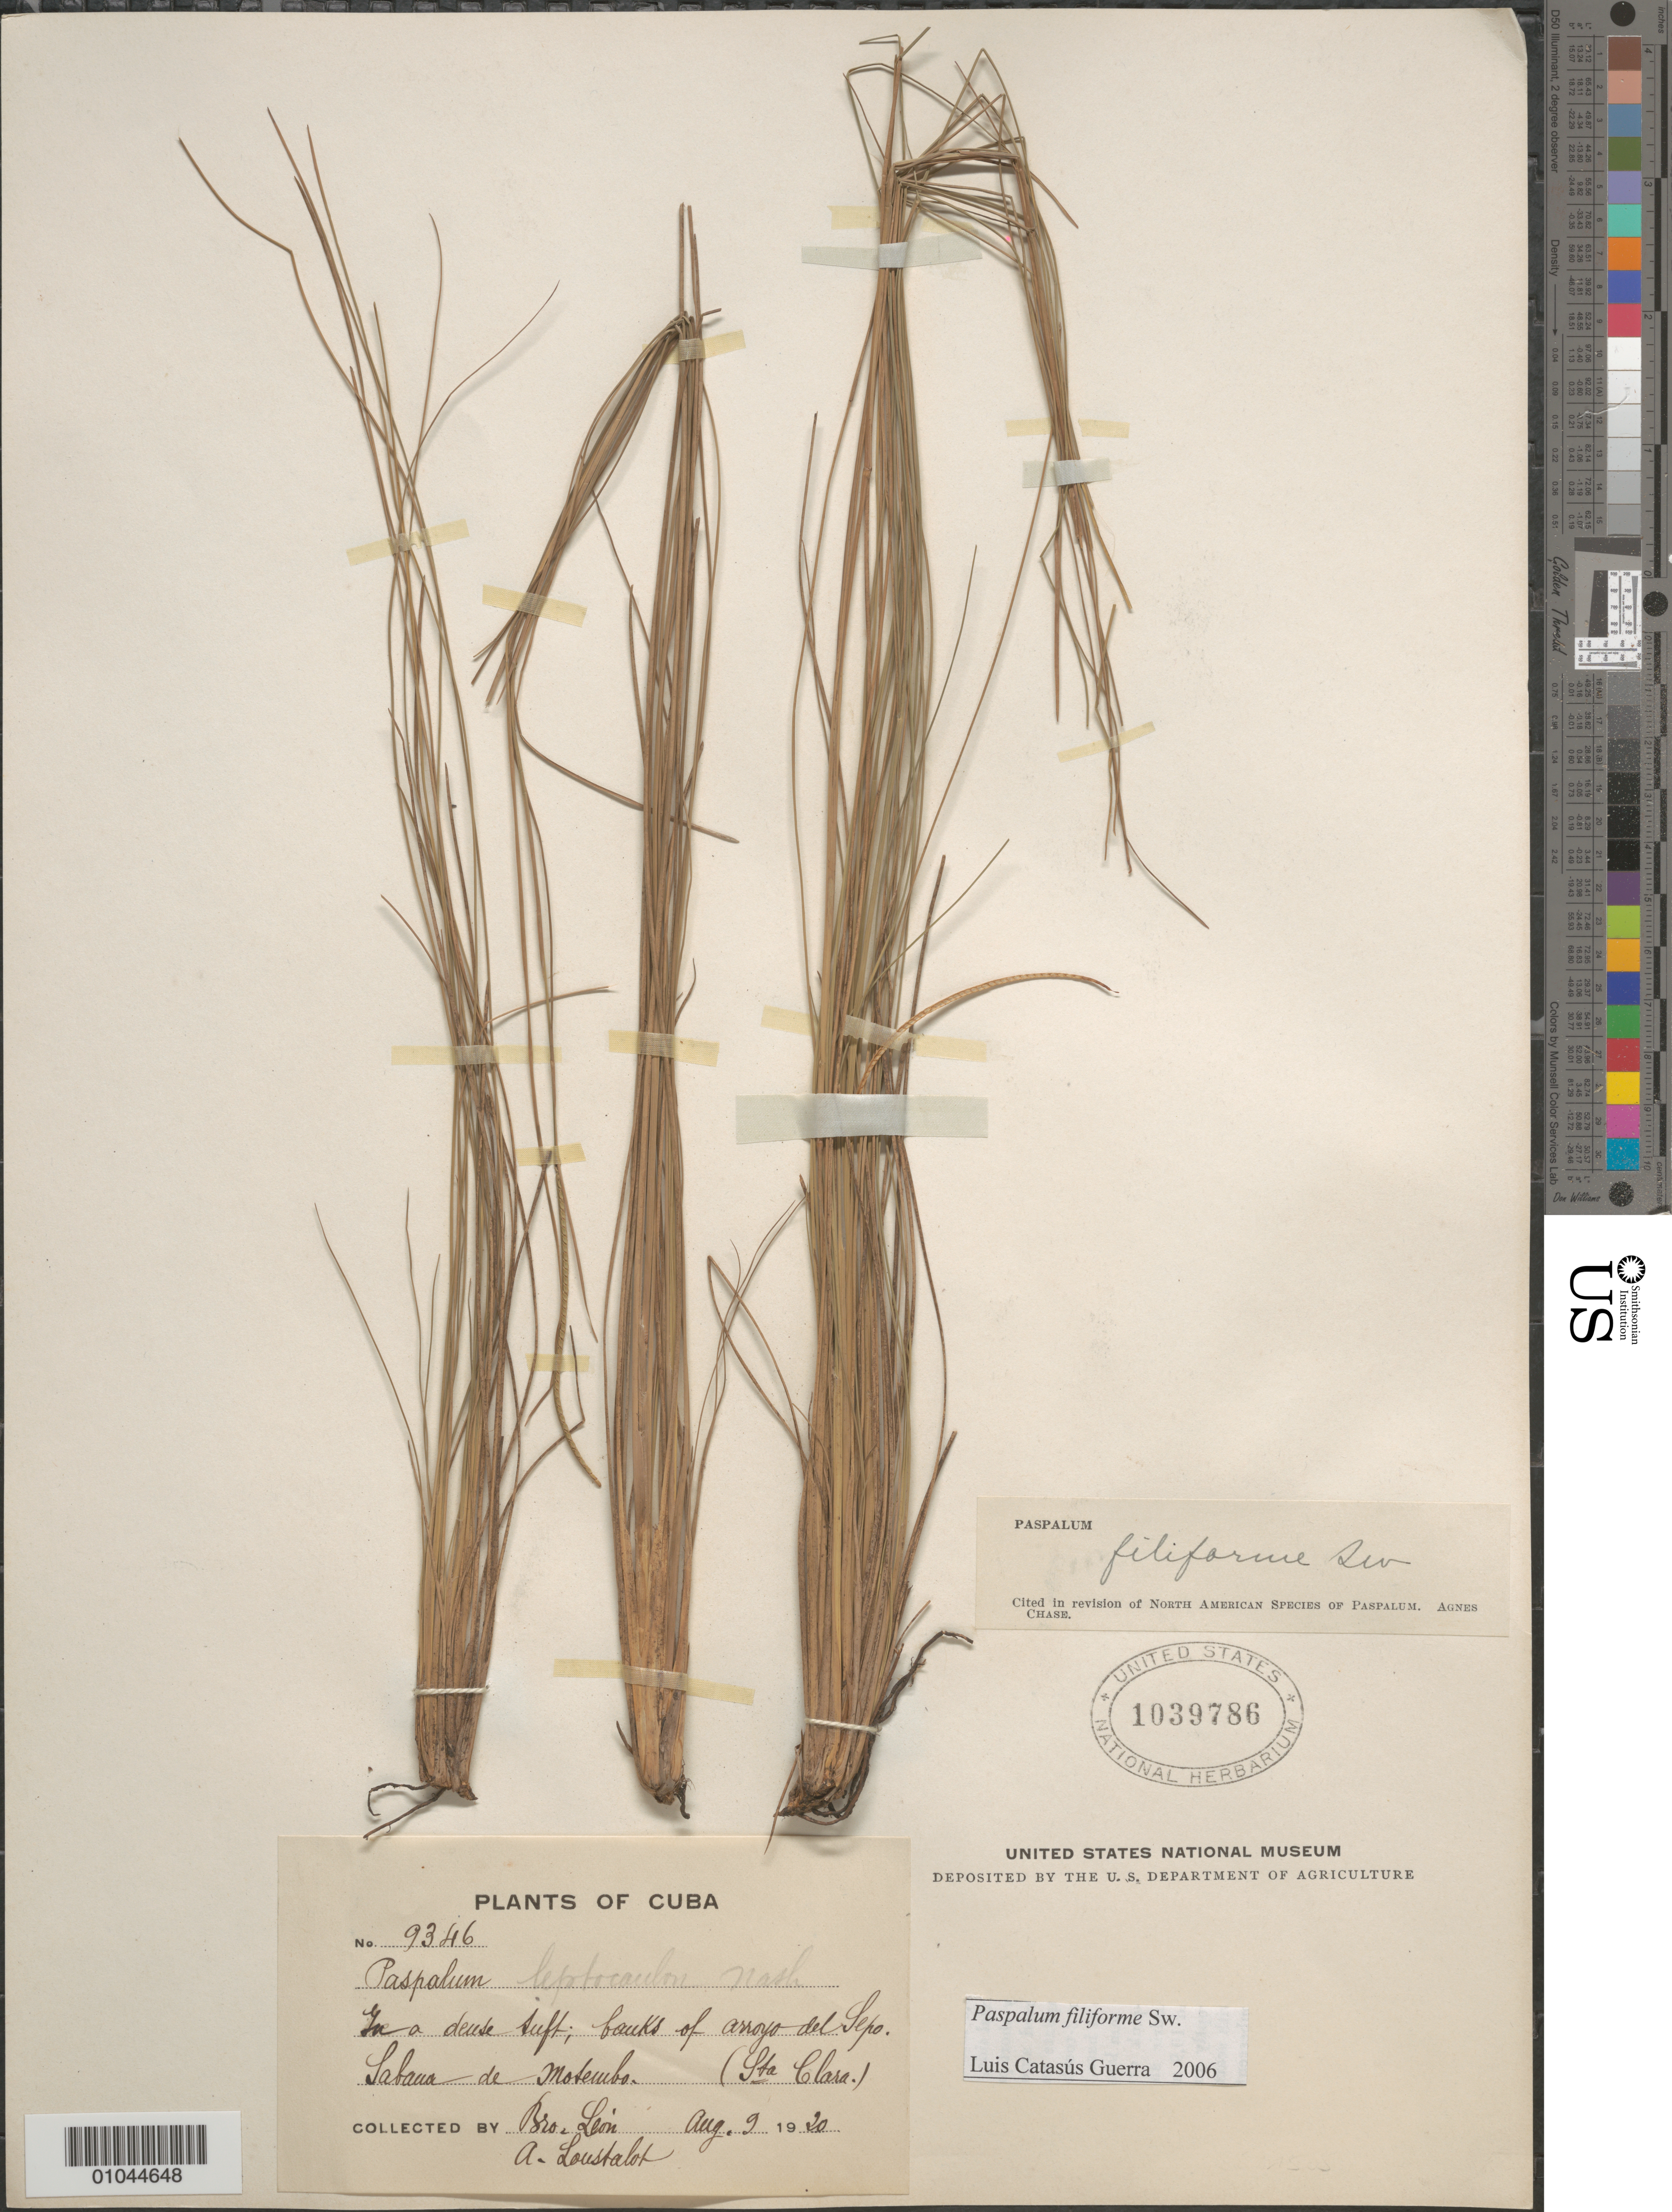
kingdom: Plantae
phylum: Tracheophyta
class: Liliopsida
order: Poales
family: Poaceae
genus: Paspalum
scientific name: Paspalum filiforme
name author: Sw.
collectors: Bro. León & A. Loustalot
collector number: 9346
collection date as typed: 09 Aug 1920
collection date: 1920-08-09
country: Cuba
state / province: Villa Clara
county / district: Santa Clara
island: Cuba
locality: Sabana de Motembo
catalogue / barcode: US 1039786